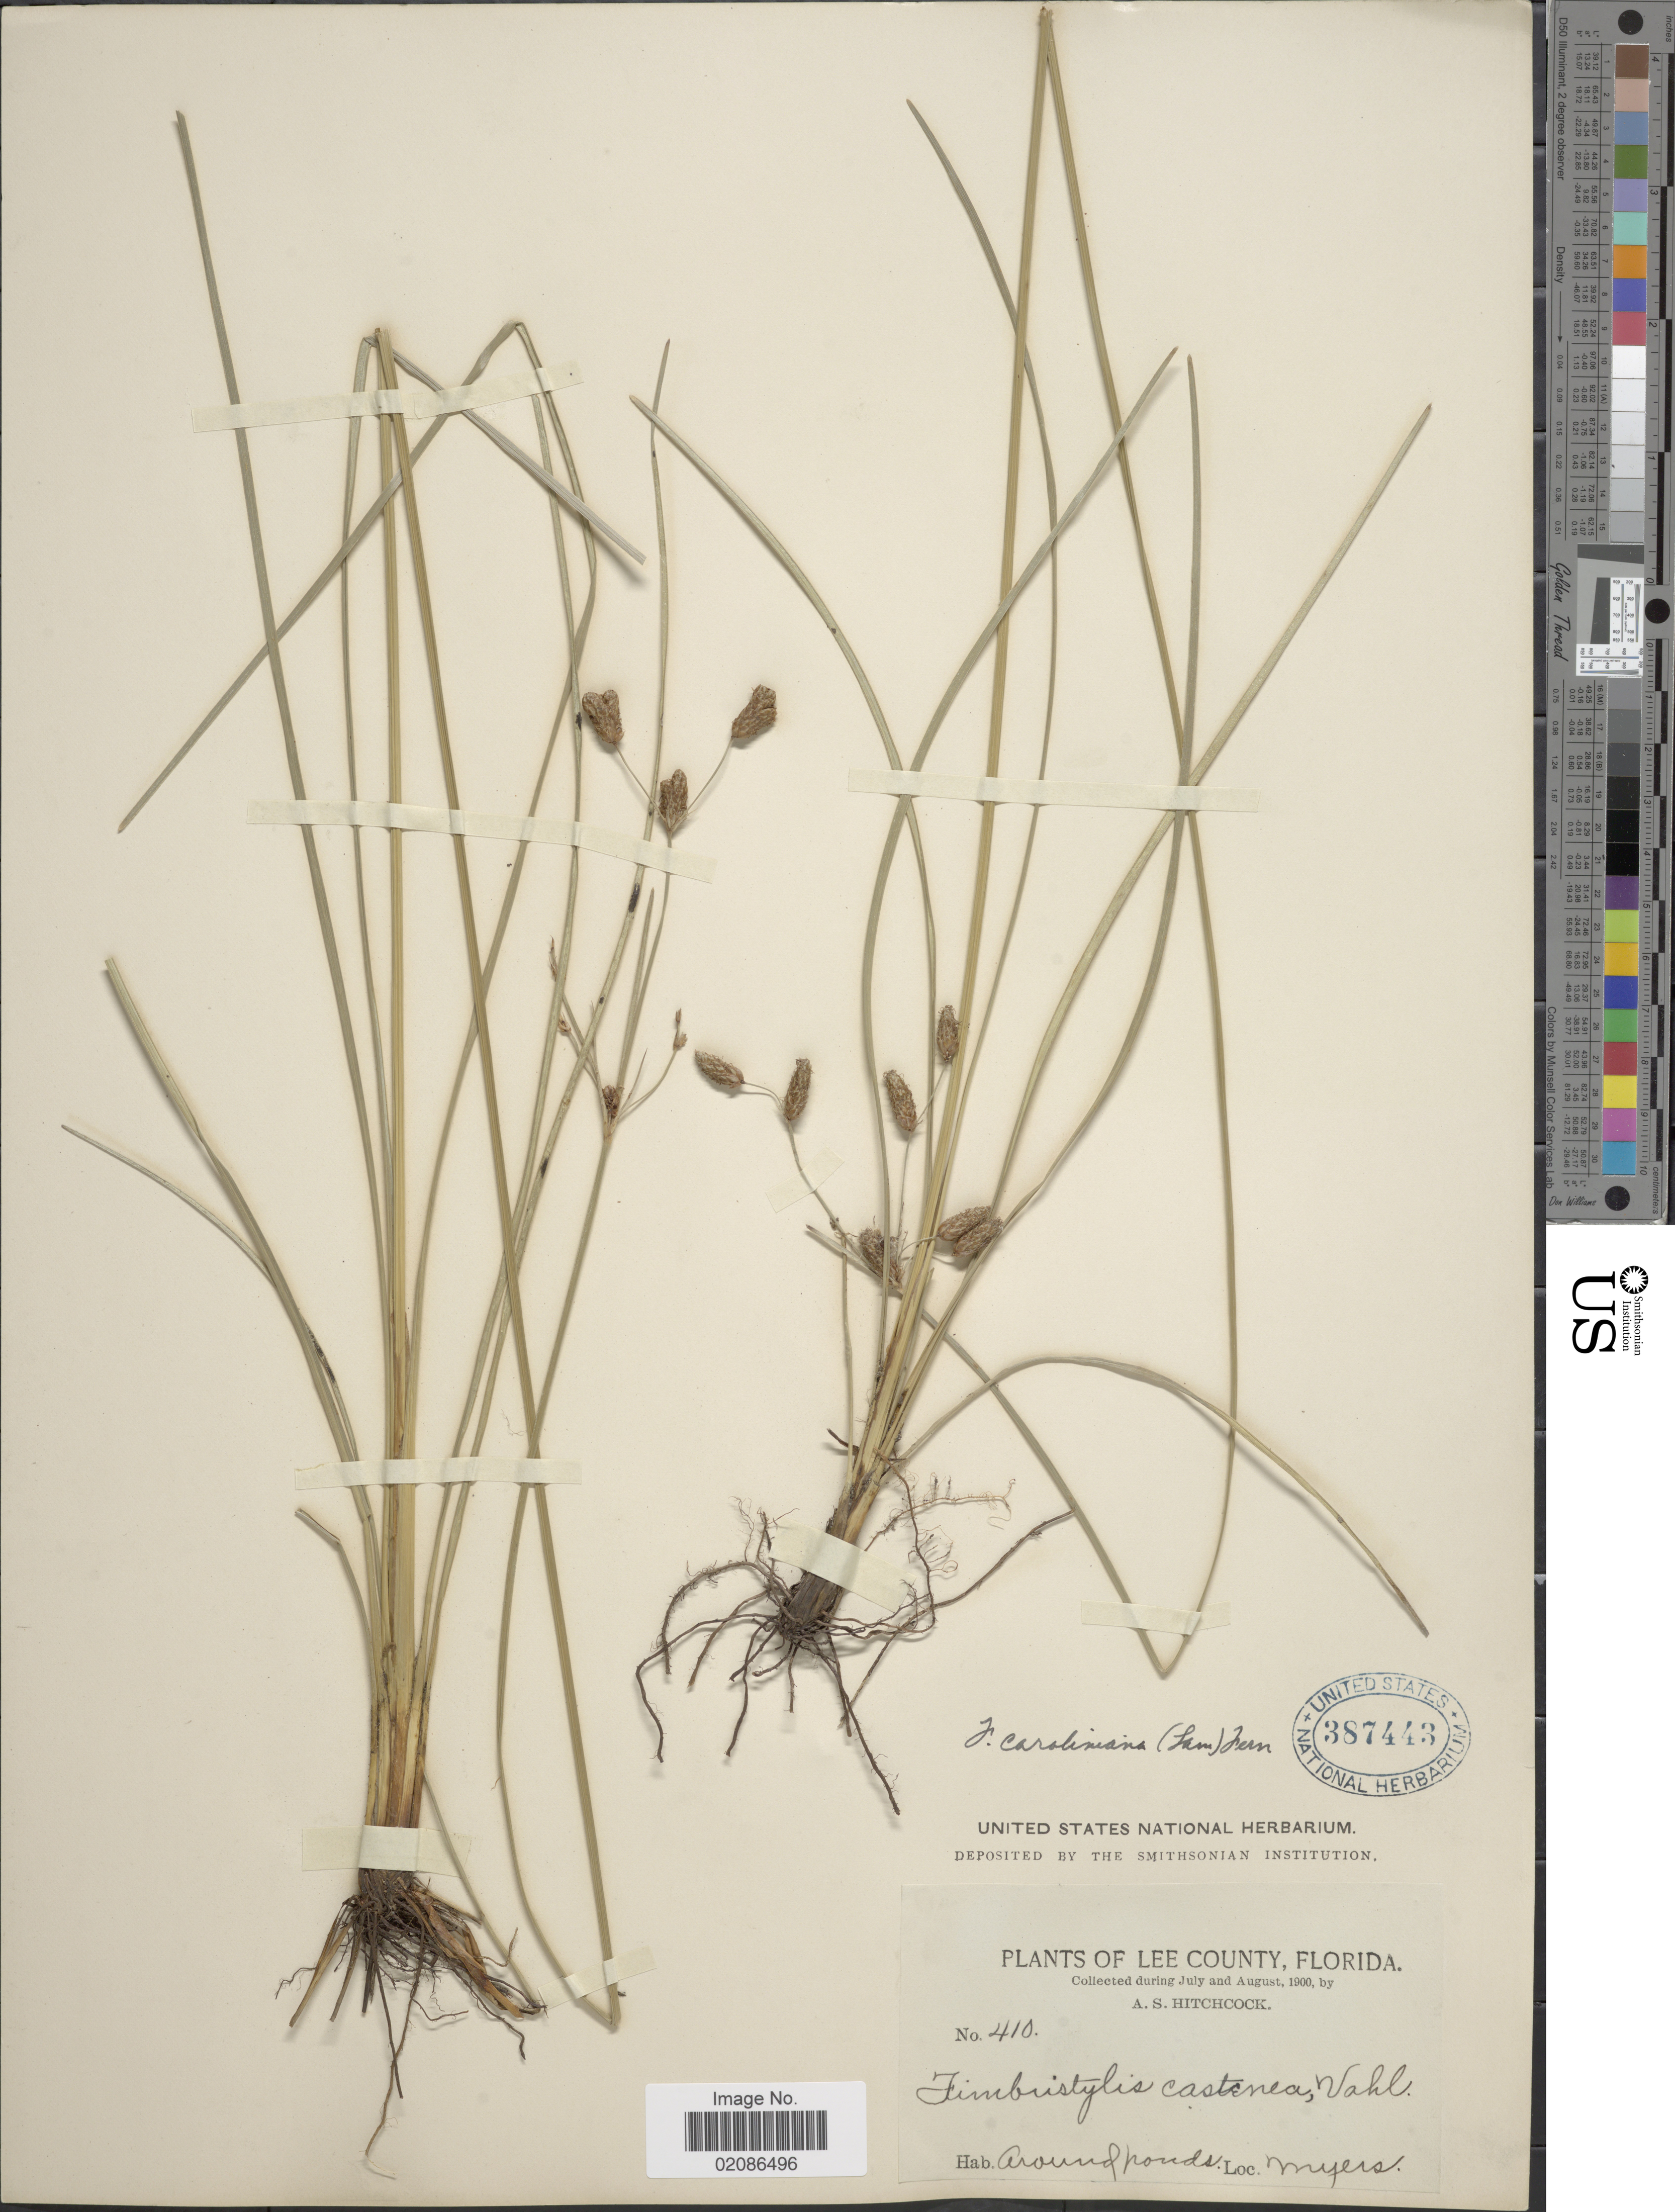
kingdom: Plantae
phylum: Tracheophyta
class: Liliopsida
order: Poales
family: Cyperaceae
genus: Fimbristylis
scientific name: Fimbristylis caroliniana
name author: (Lam.) Fernald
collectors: A. S. Hitchcock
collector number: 410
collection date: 1900-07/1900-08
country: United States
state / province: Florida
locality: Lee County, Around pound, Myers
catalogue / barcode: US 387443